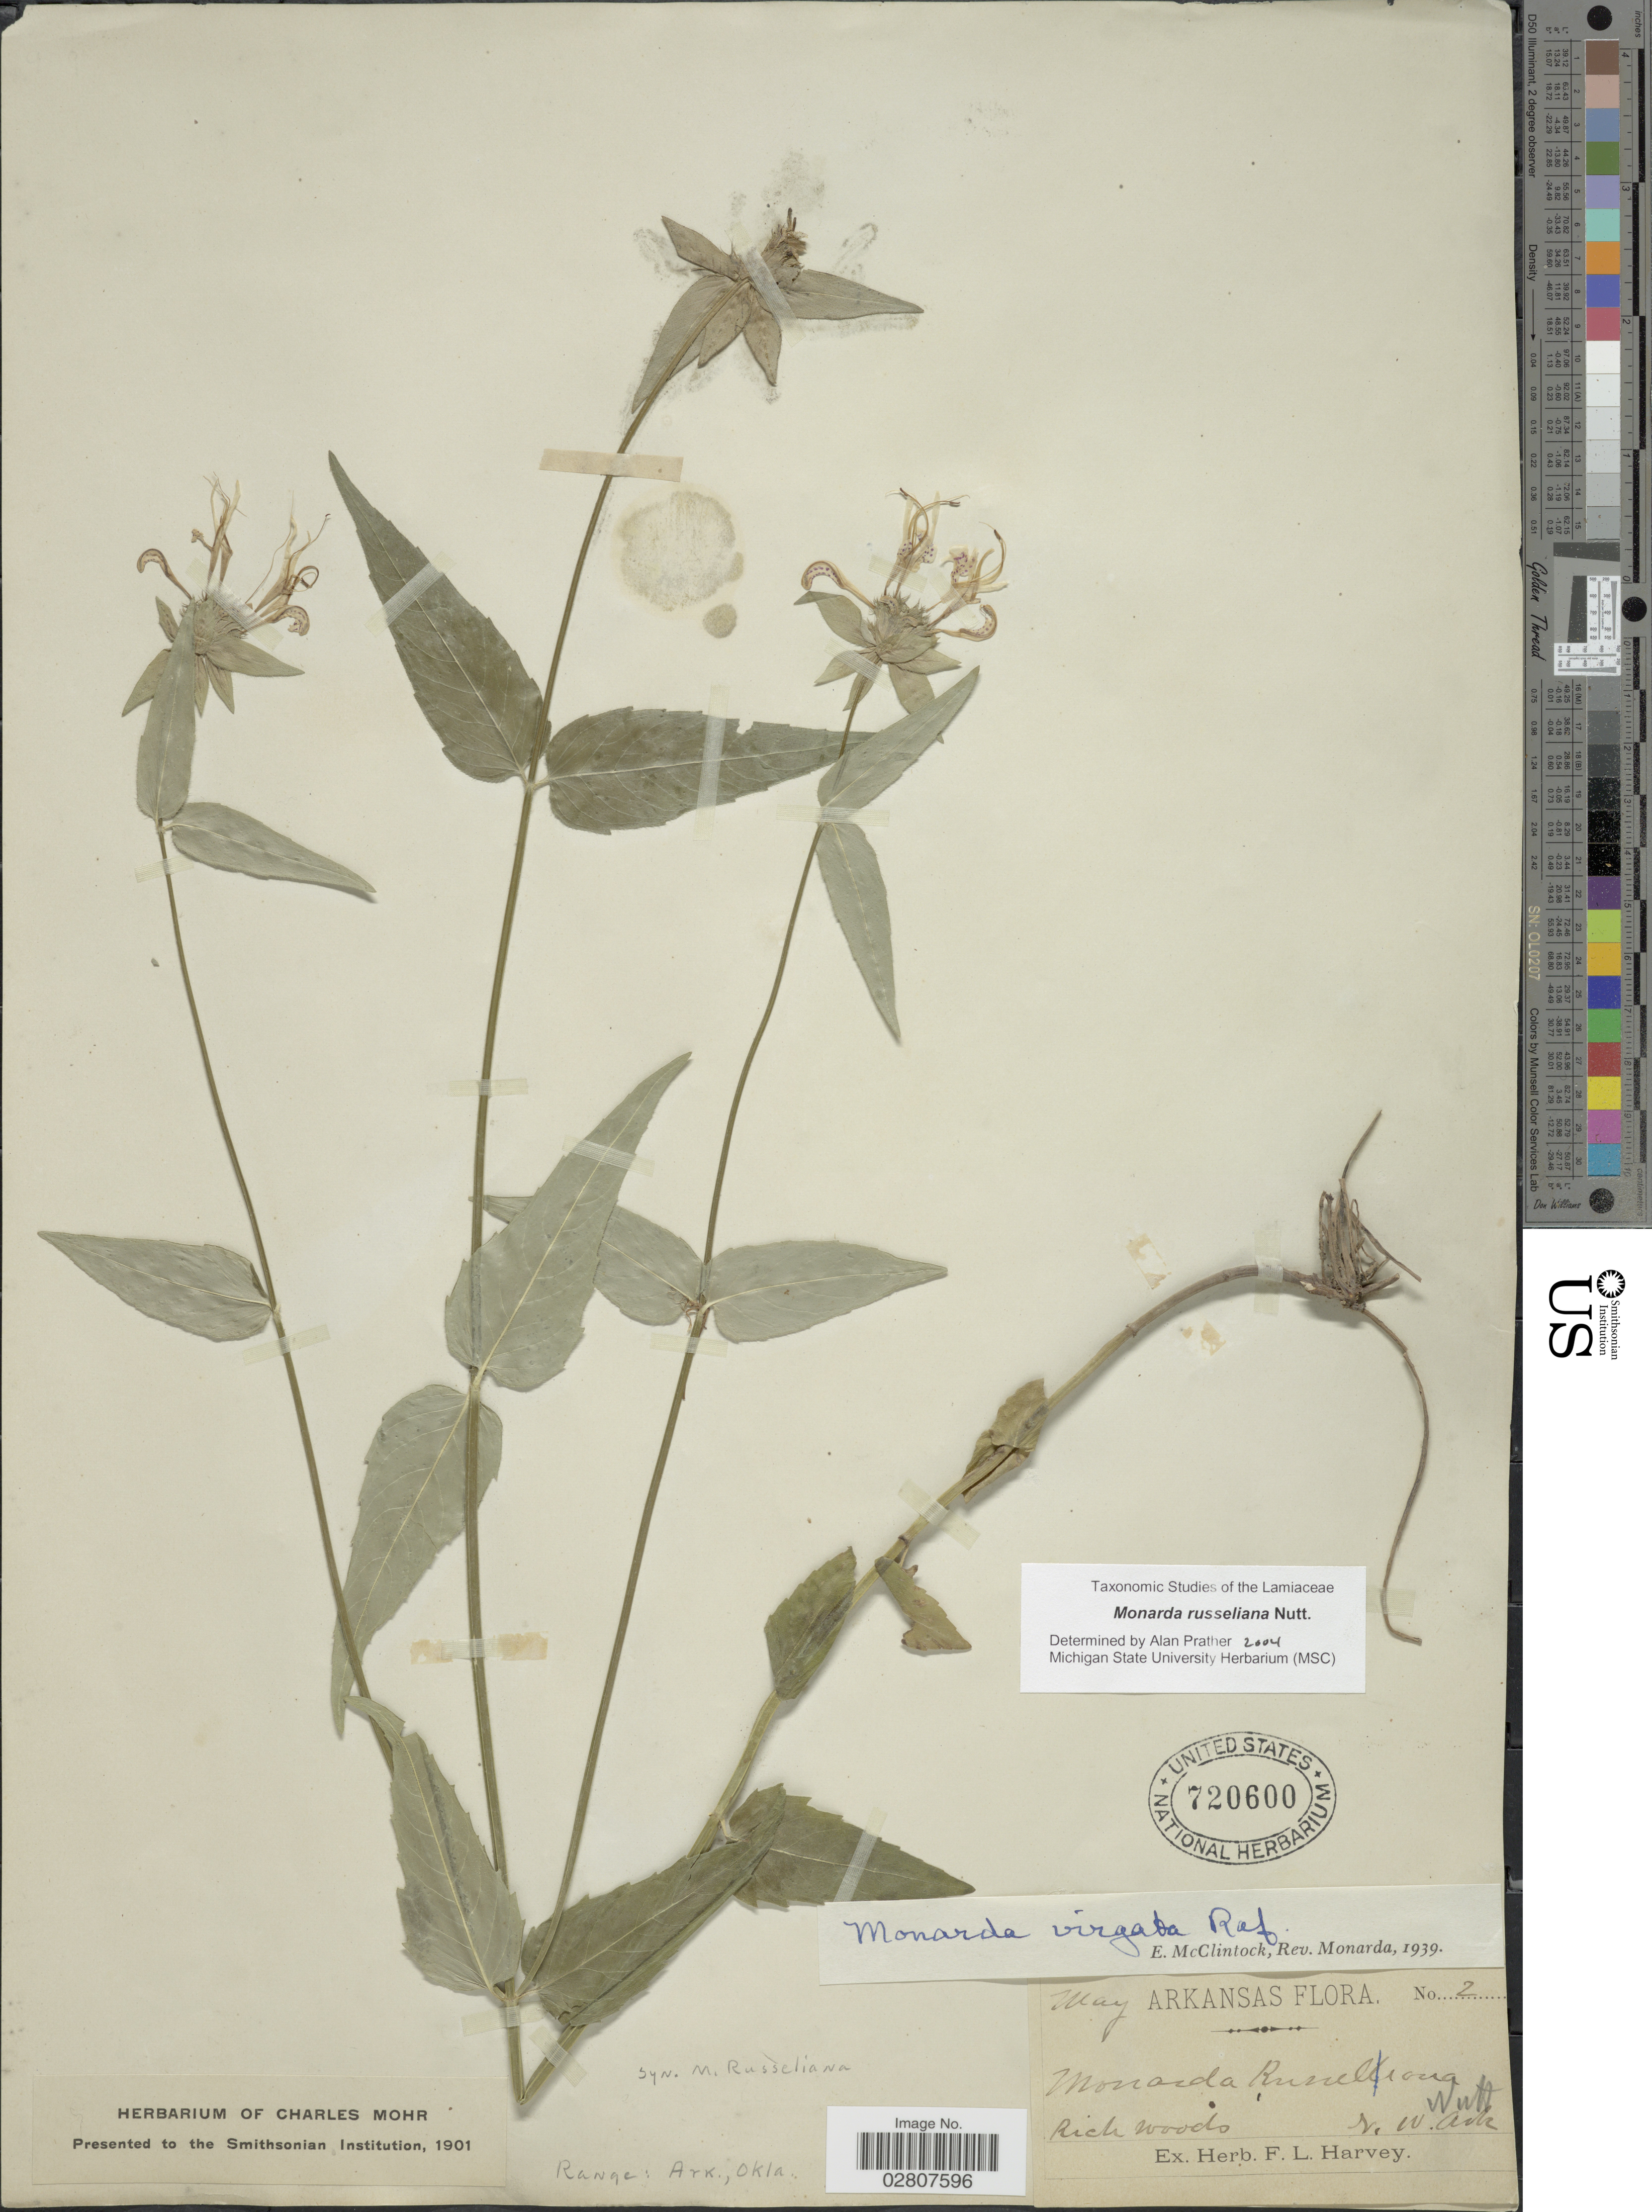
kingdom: Plantae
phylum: Tracheophyta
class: Magnoliopsida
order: Lamiales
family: Lamiaceae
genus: Monarda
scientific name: Monarda russeliana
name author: Nutt.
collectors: ex herb. F. L. Harvey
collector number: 2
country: United States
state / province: Arkansas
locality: N.W. Ark.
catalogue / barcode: US 720600